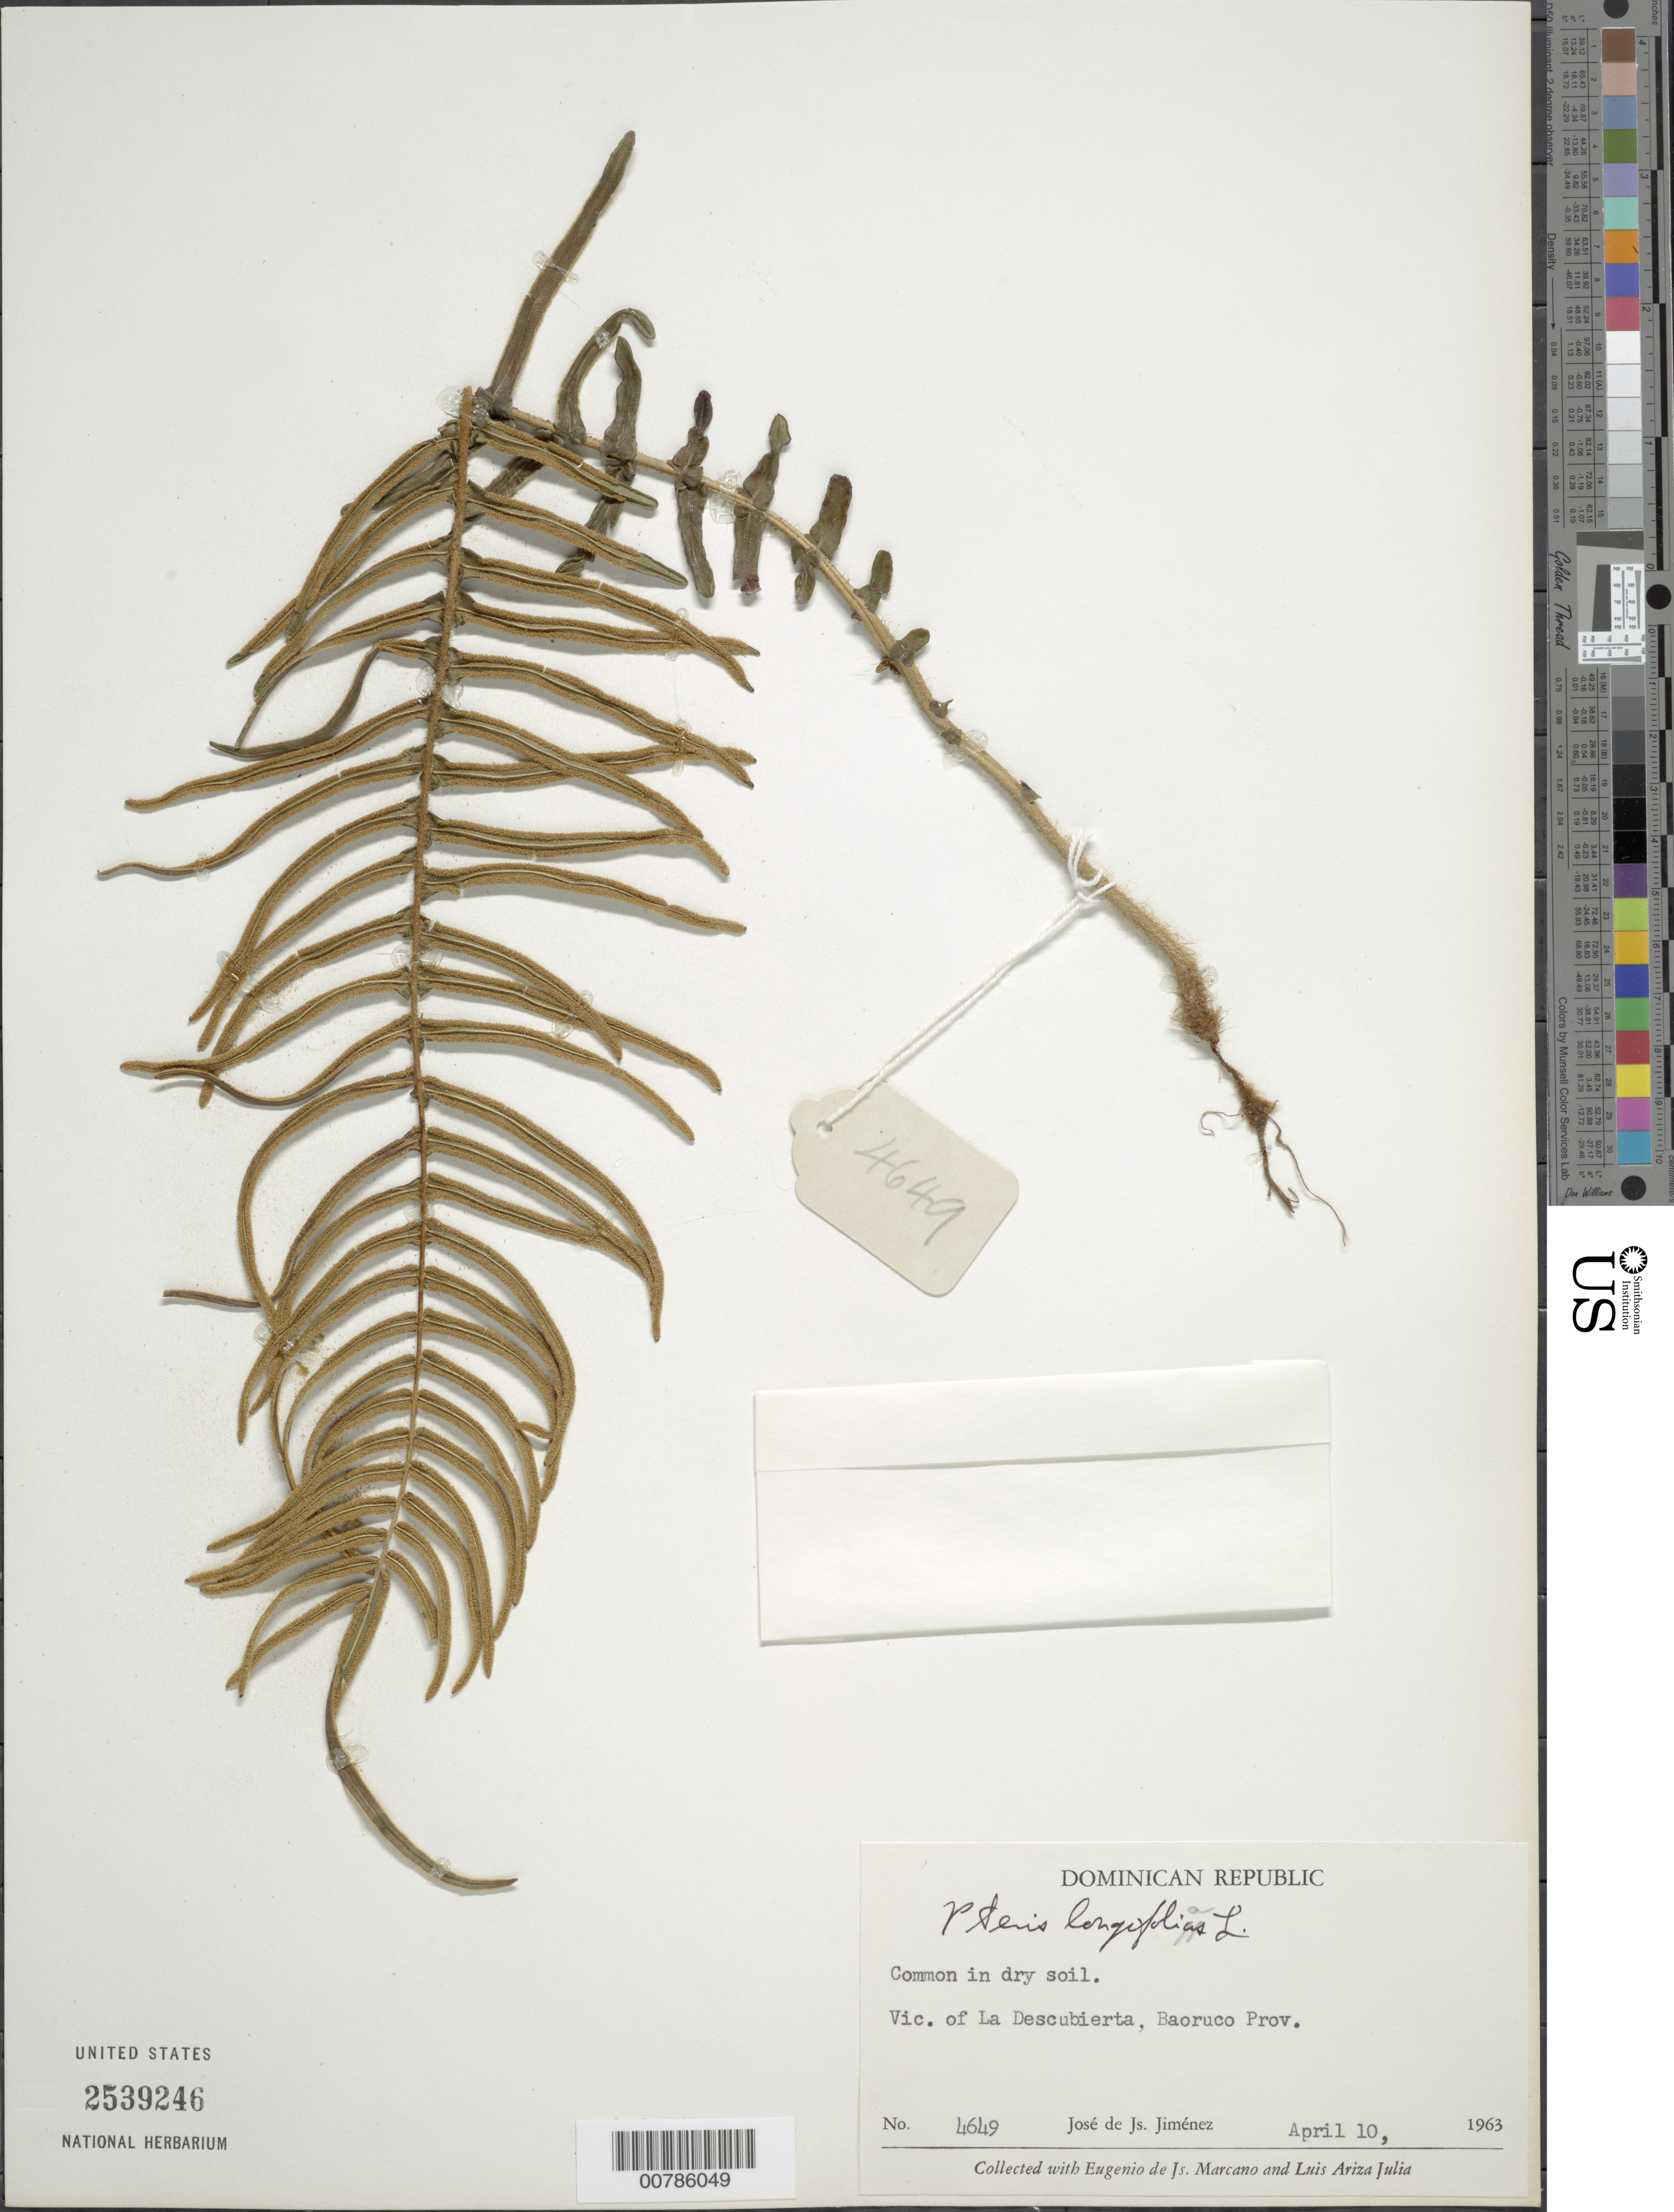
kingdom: Plantae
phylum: Tracheophyta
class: Polypodiopsida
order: Polypodiales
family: Pteridaceae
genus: Pteris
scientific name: Pteris longifolia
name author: L.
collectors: J. J. Jiménez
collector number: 4649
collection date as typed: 10 Apr 1963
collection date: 1963-04-10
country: Dominican Republic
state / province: Baoruco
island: Hispaniola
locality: La Descubierta, vicinity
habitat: In dry soil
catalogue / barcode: US 2539246